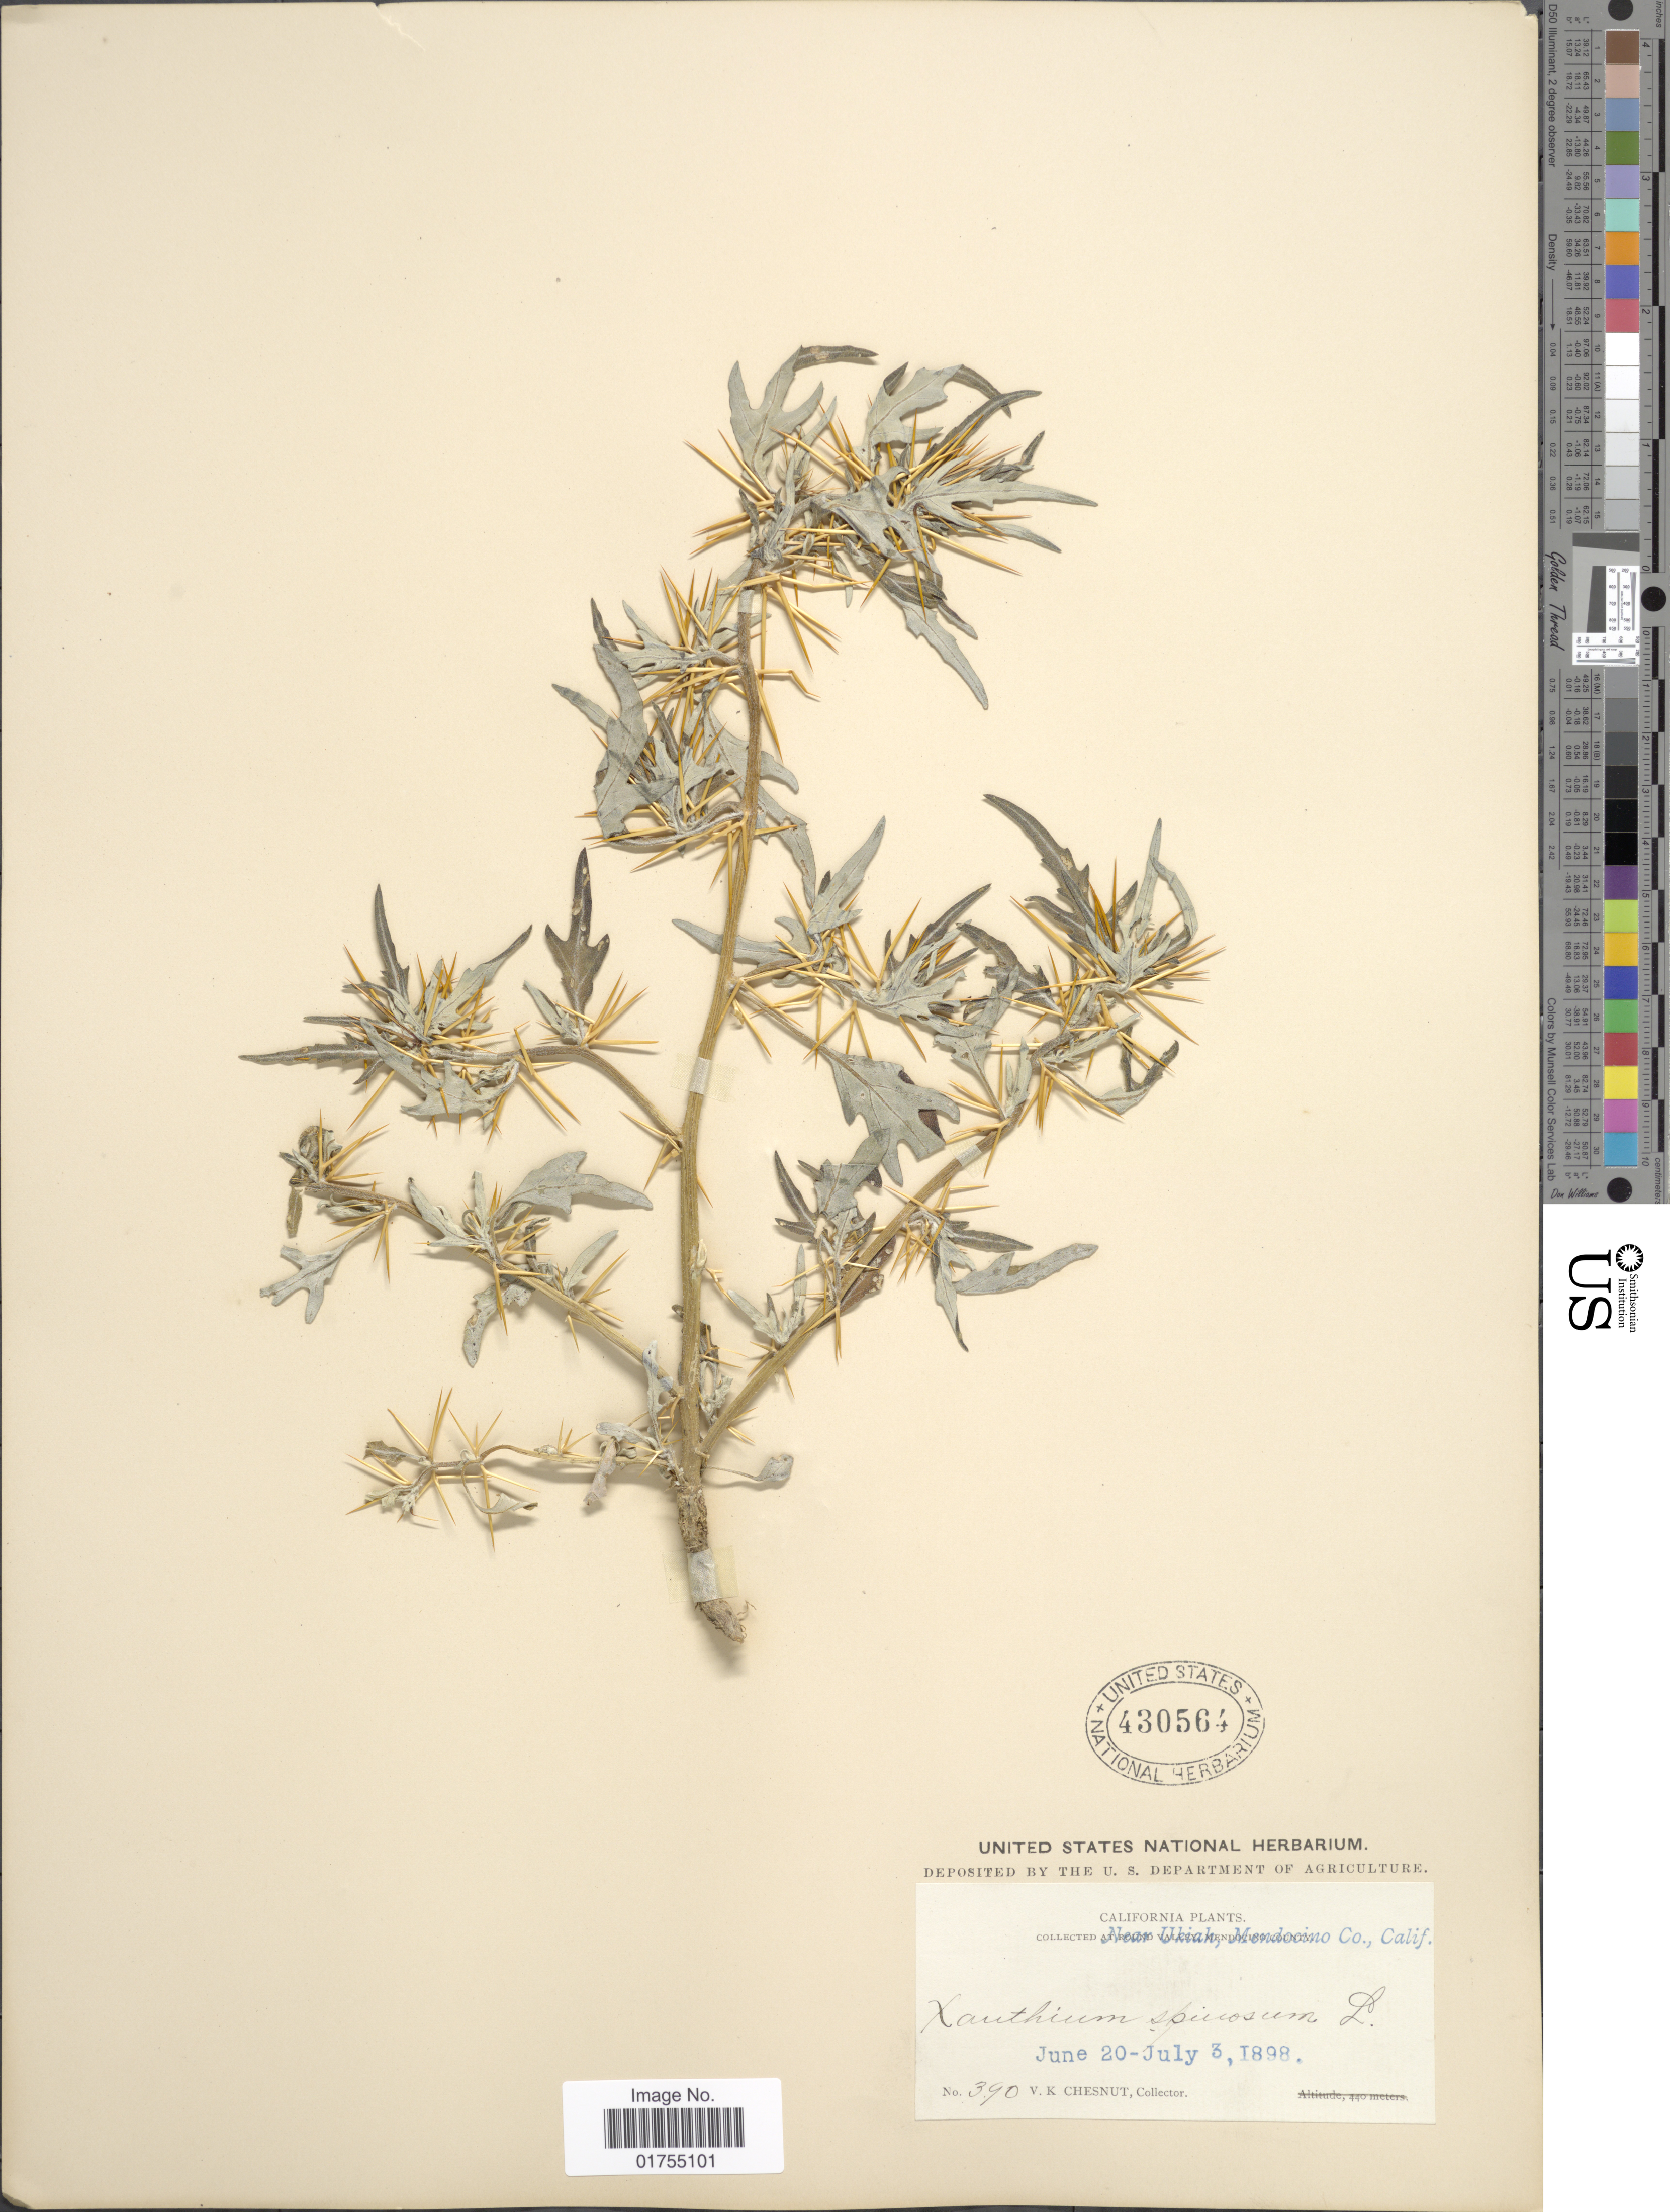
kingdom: Plantae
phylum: Tracheophyta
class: Magnoliopsida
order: Asterales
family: Asteraceae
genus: Xanthium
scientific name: Xanthium spinosum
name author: L.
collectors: V. K. Chesnut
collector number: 390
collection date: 1898-06-20/1898-07-03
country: United States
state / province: California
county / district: Mendocino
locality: Near Ukiah, Mendocino Co.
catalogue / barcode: US 430564